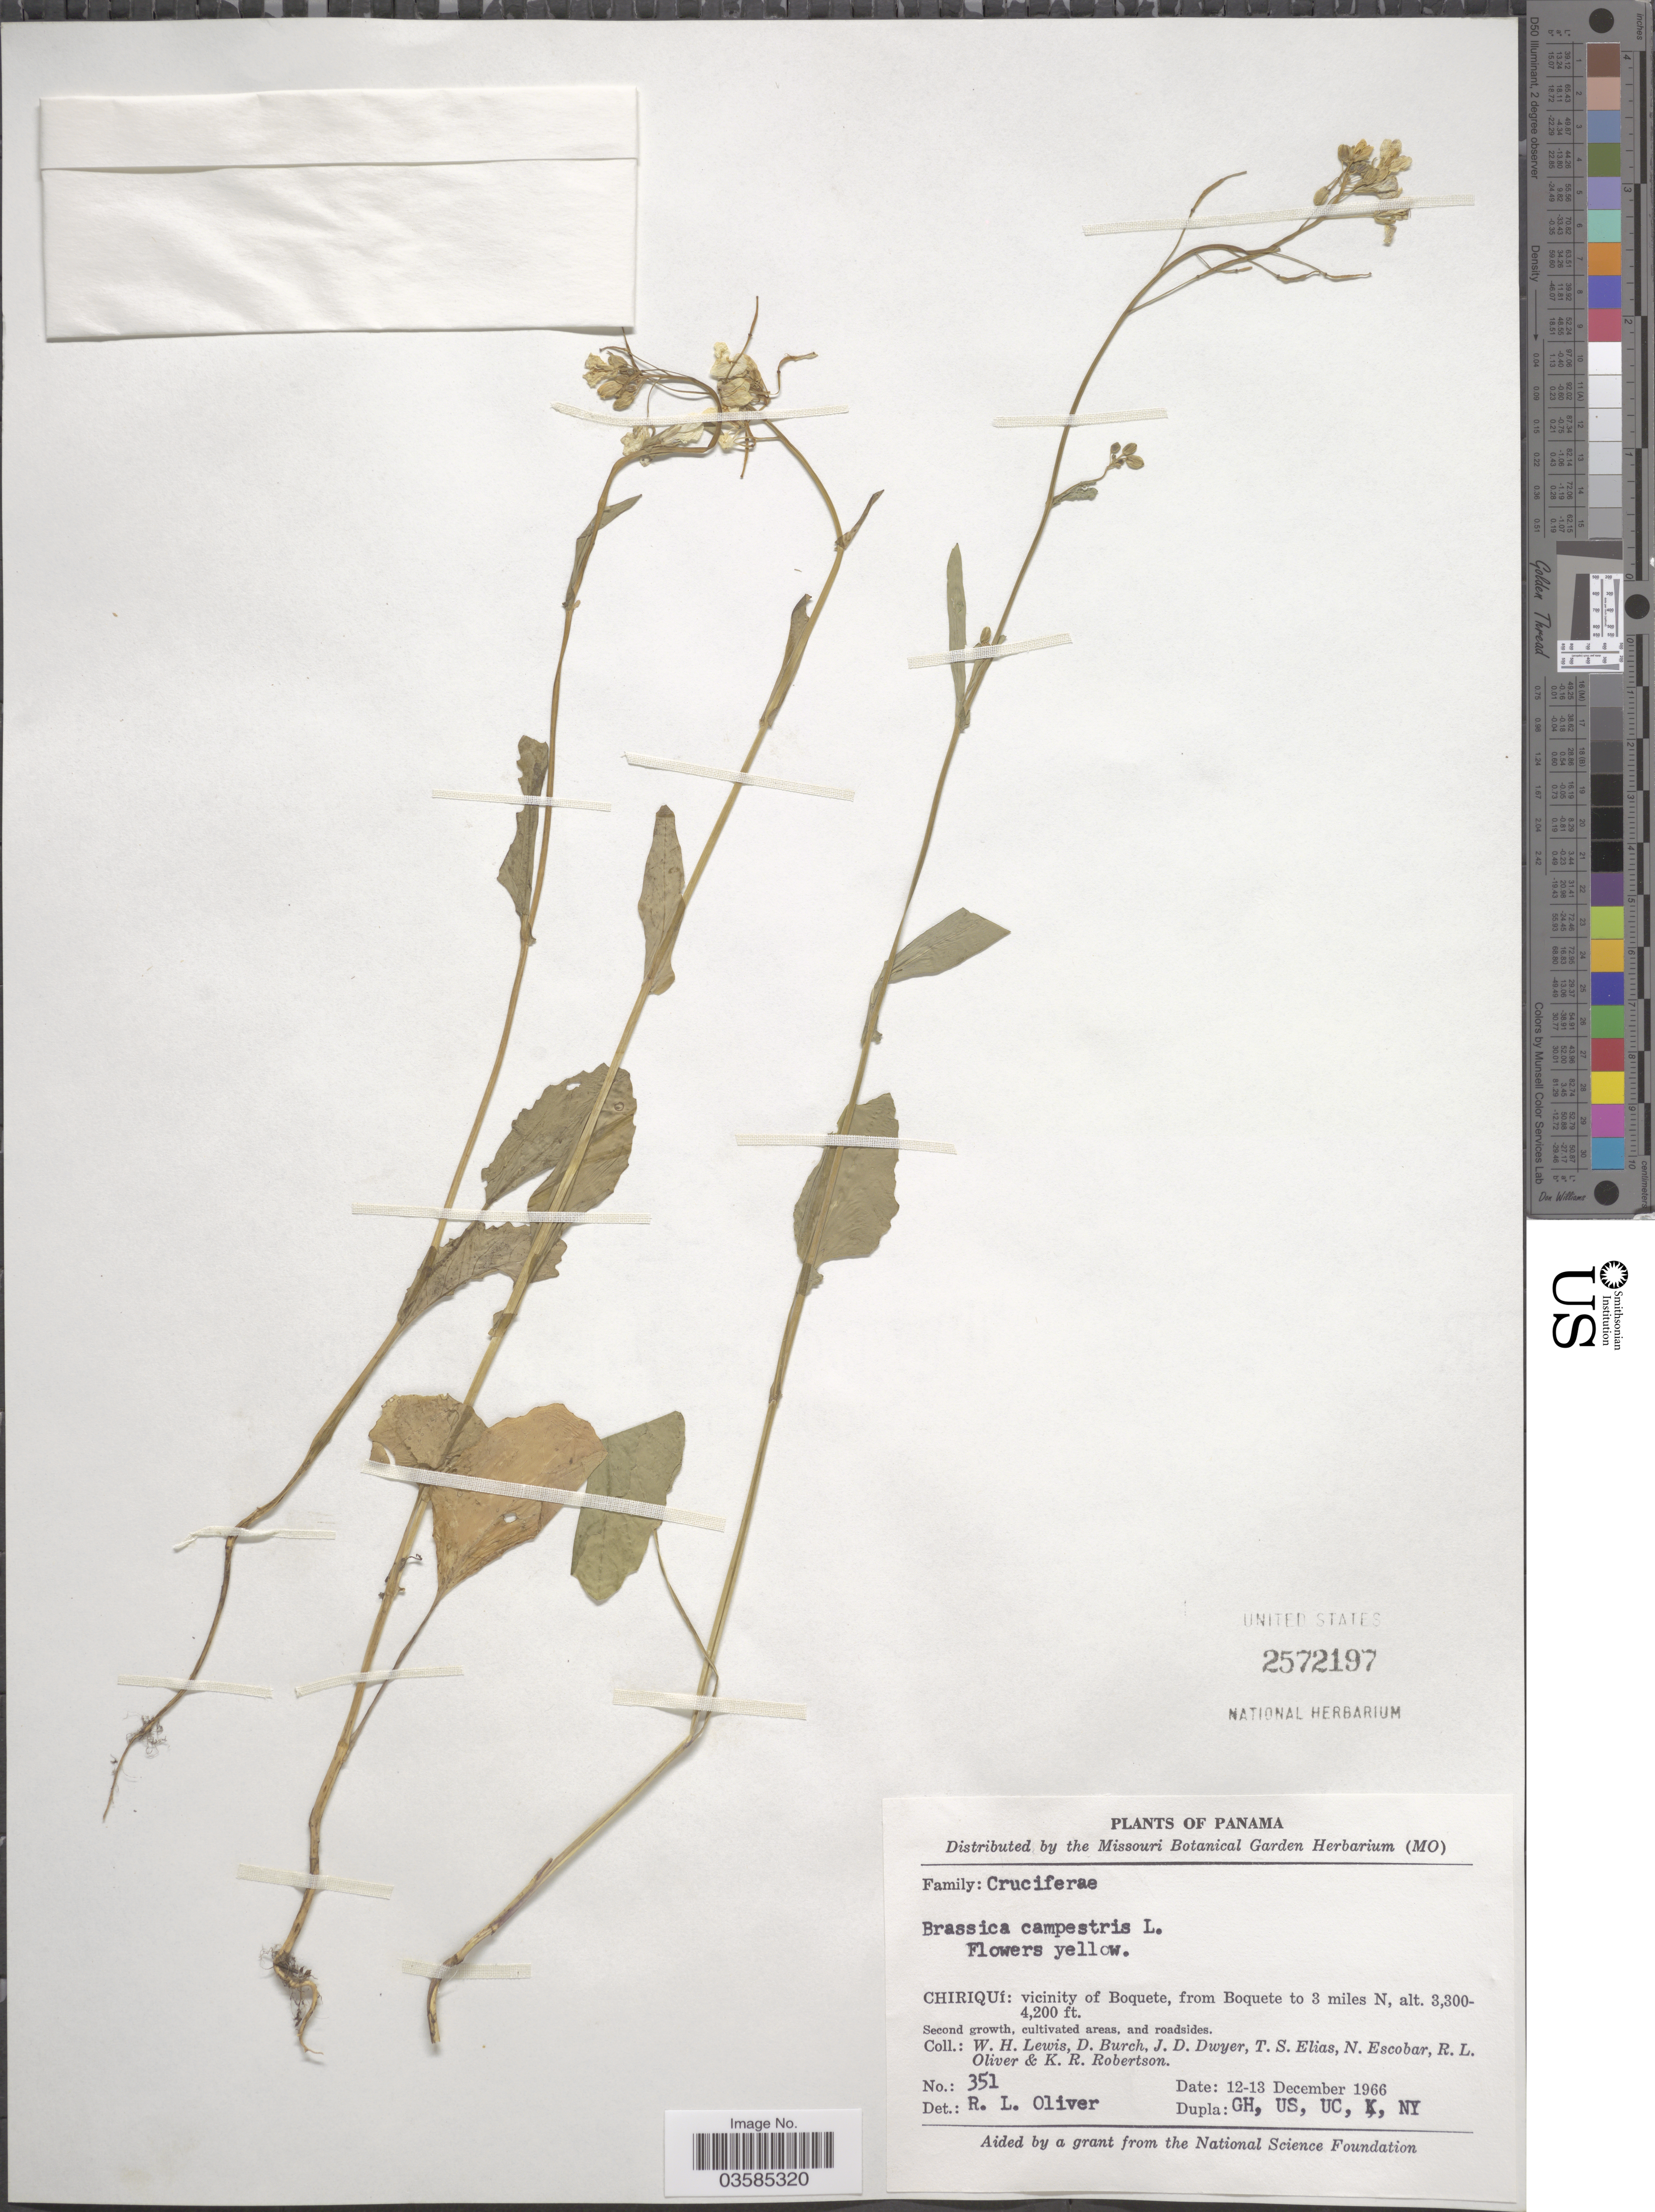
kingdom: Plantae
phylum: Tracheophyta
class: Magnoliopsida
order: Brassicales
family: Brassicaceae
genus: Brassica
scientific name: Brassica campestris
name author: L.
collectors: W. H. Lewis, D. Burch, J. D. Dwyer, T. S. Elias & et al.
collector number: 351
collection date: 1966-12-12/1966-12-13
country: Panama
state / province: Panamá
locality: Vicinity of Boquete, from Boquete to 3 miles N.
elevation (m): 1006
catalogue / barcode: US 2572197